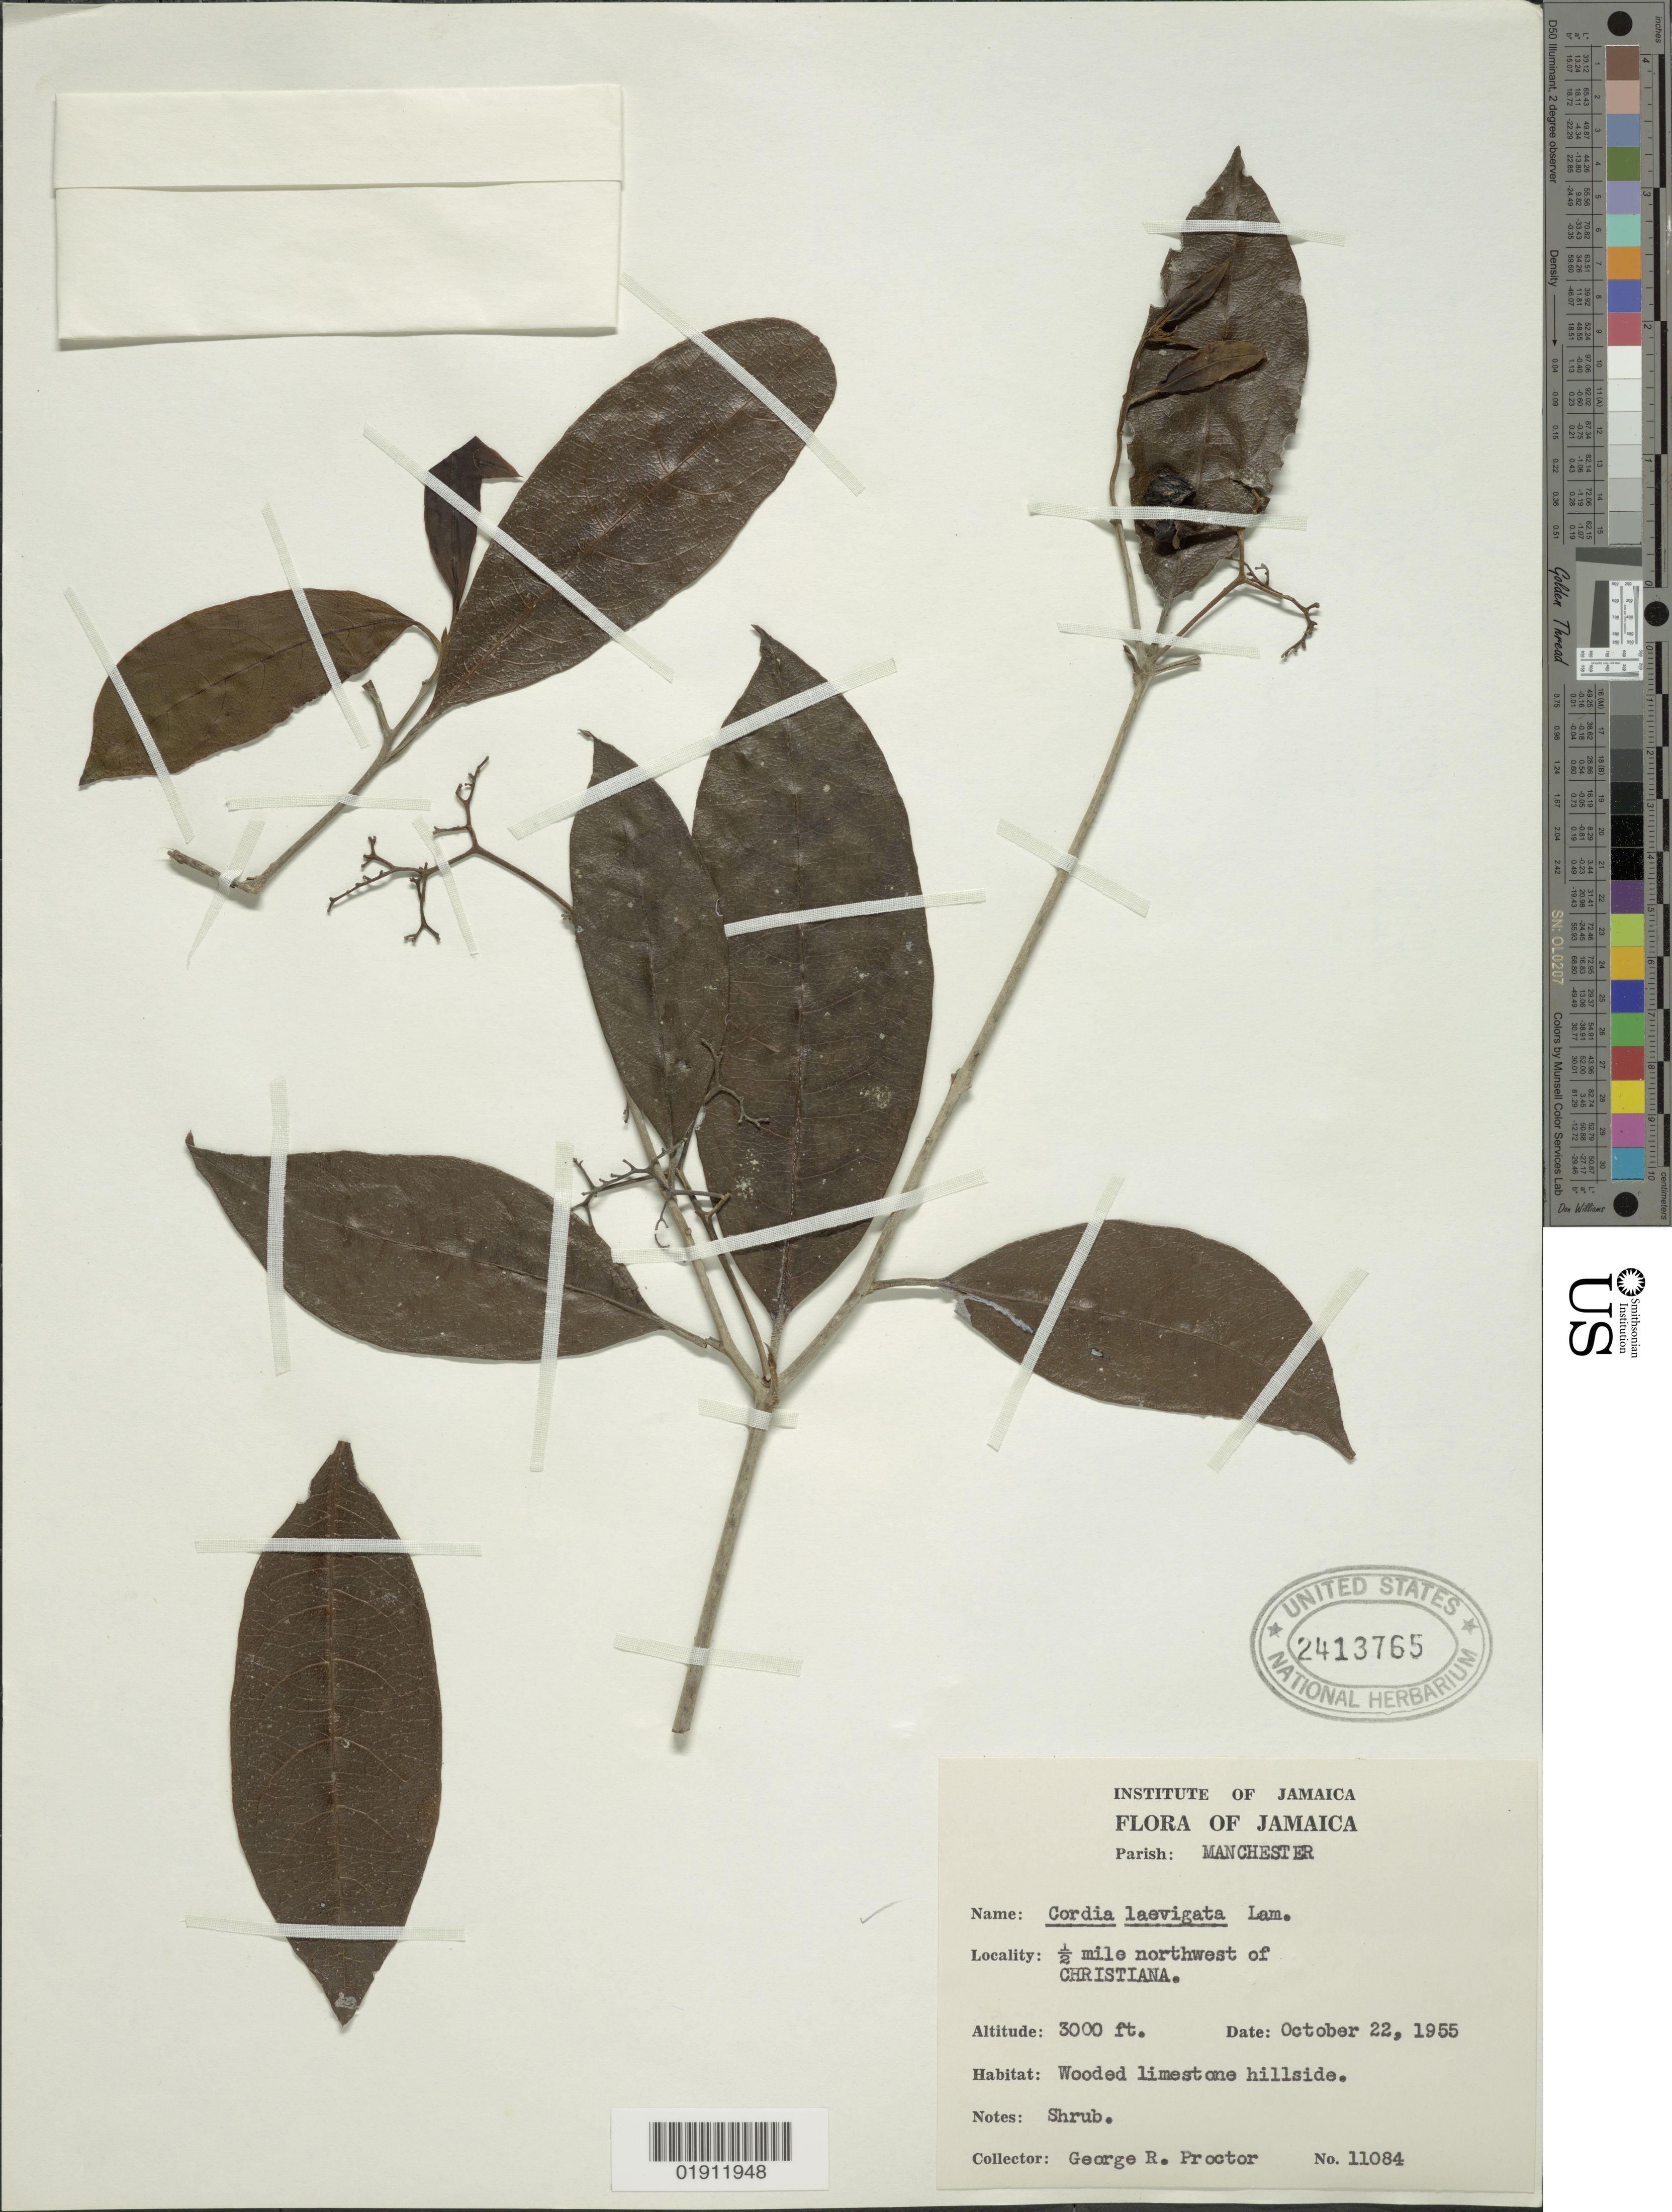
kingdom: Plantae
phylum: Tracheophyta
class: Magnoliopsida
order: Boraginales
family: Cordiaceae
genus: Cordia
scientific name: Cordia laevigata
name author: Lam.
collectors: G. R. Proctor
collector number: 11084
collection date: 1955-10-22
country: Jamaica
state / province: Manchester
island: Jamaica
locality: Christiana, 0.5 mile NW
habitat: Wooded limestone hillside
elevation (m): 9144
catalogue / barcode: US 2413765